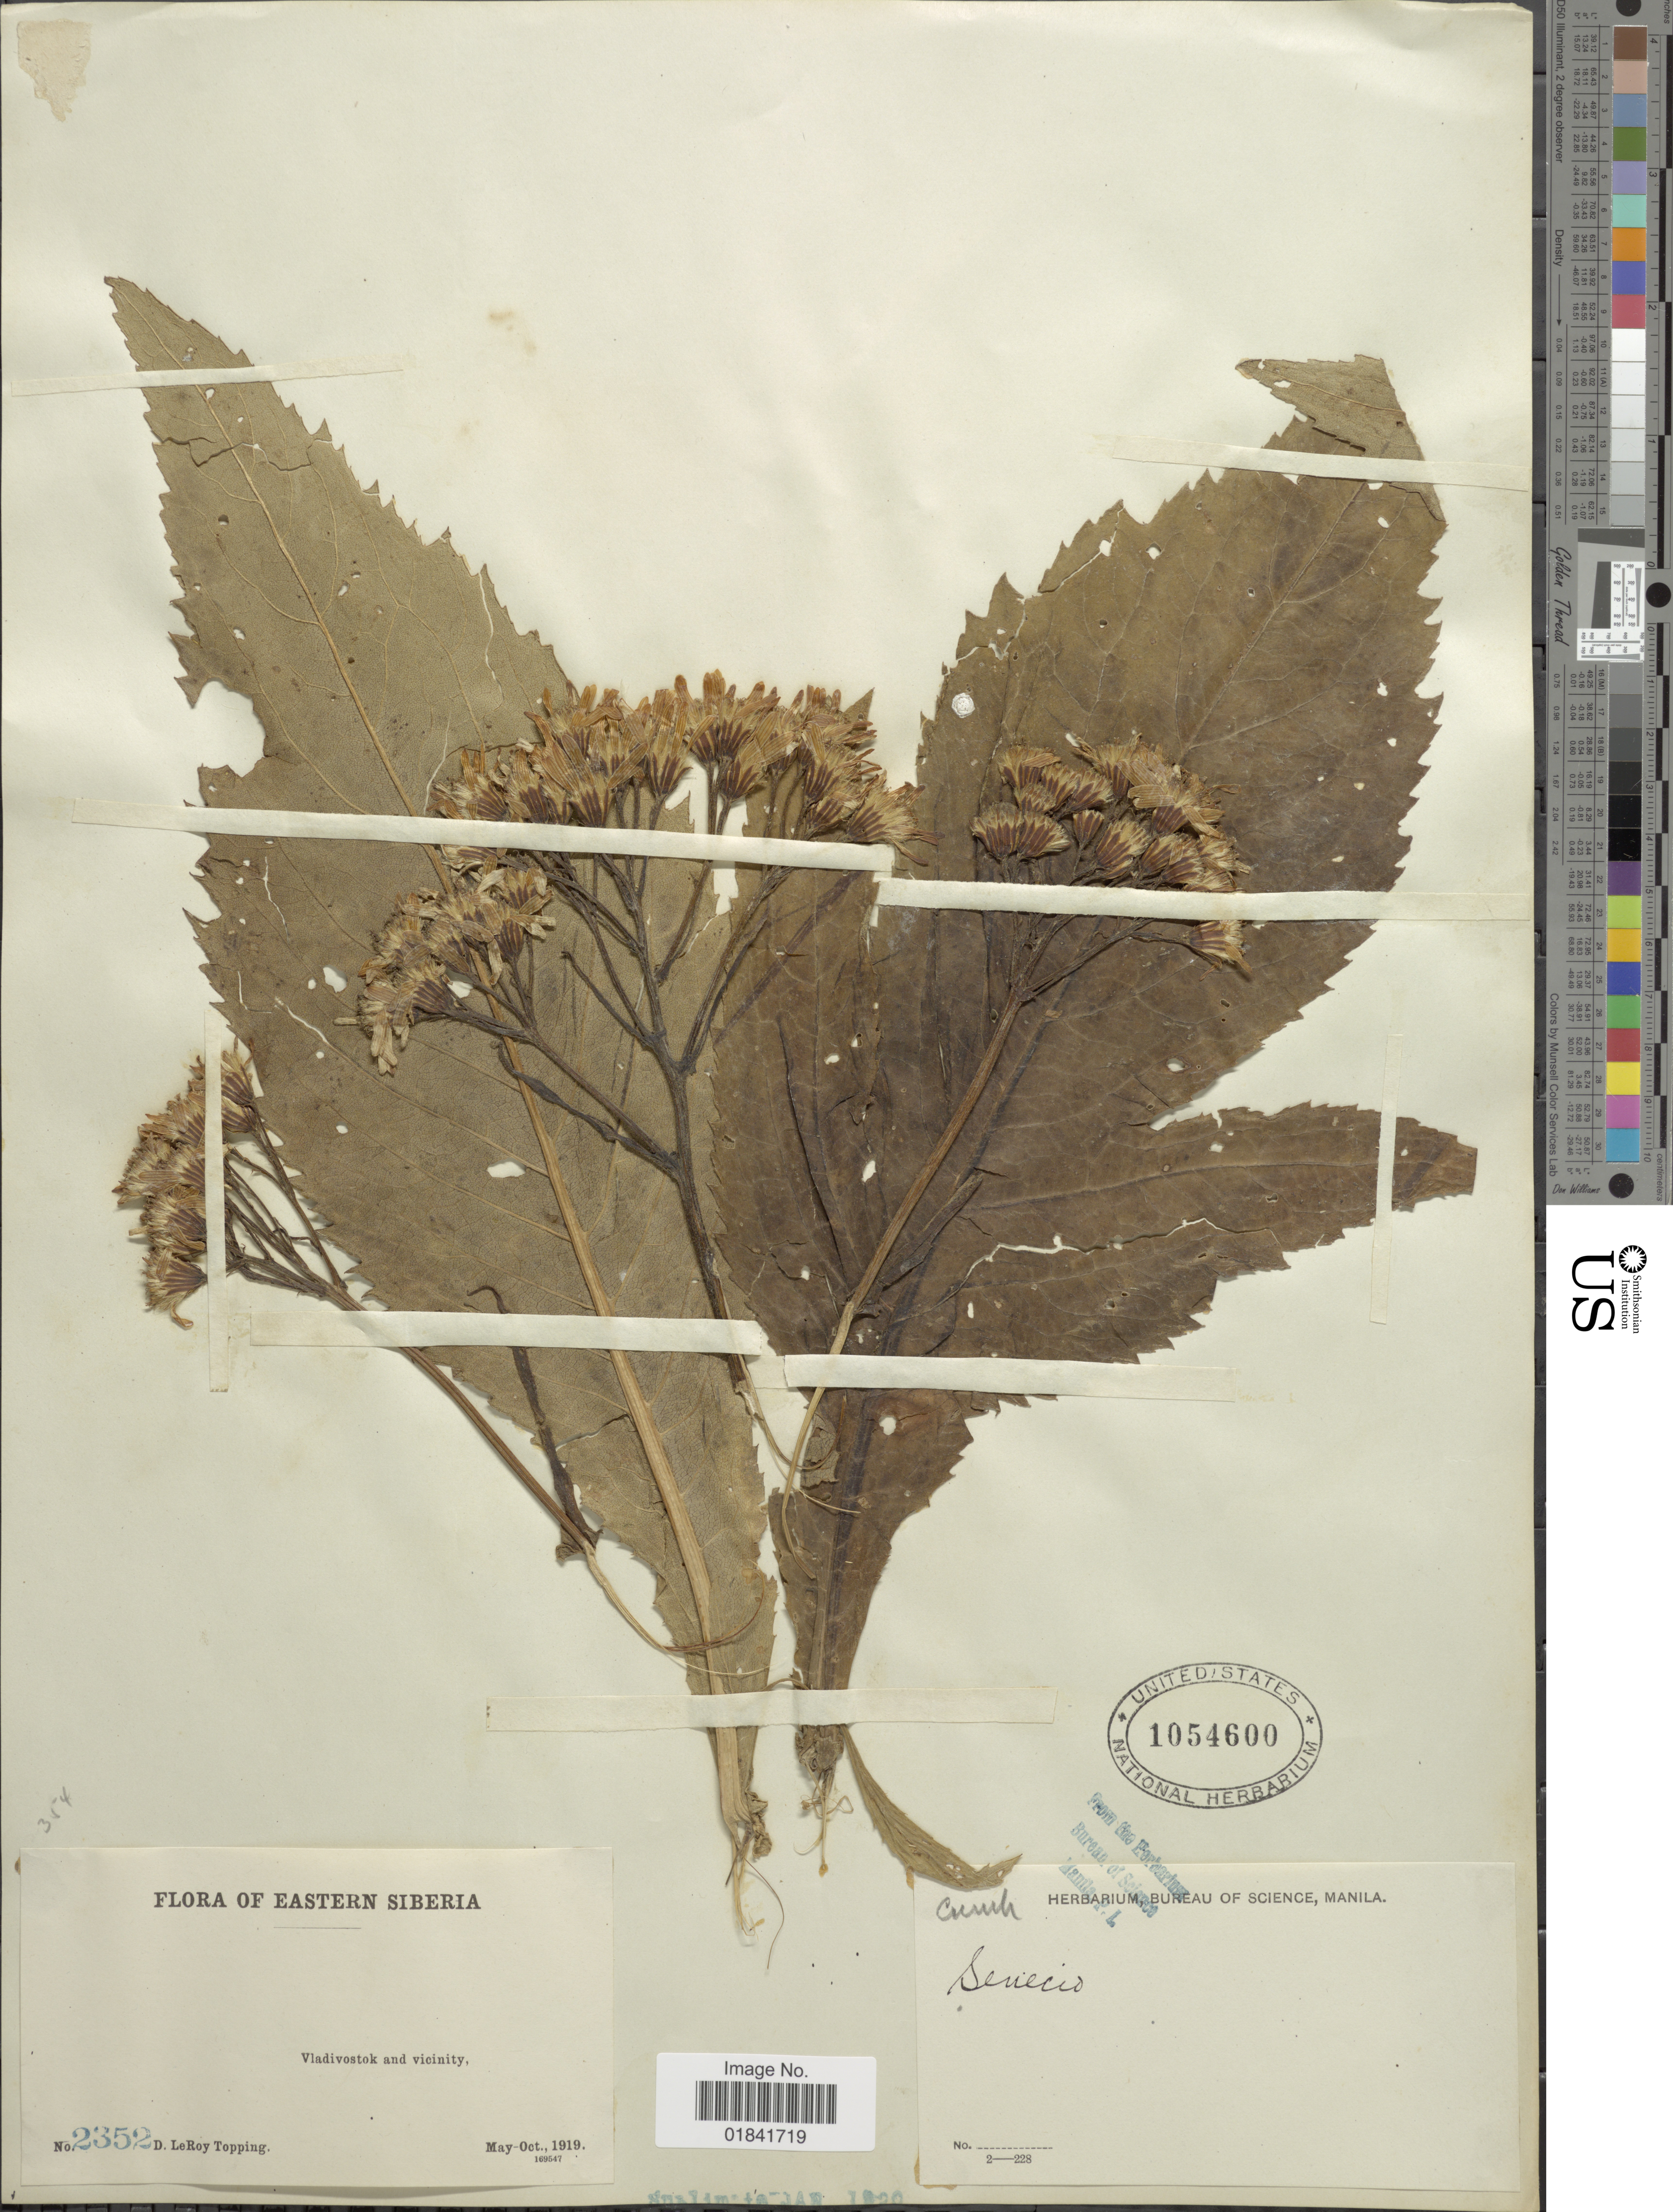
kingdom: Plantae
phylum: Tracheophyta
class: Magnoliopsida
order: Asterales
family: Asteraceae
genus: Senecio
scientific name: Senecio sp.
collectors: D. L. Topping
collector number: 2352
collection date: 1919-05/1919-10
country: Russian Federation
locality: Eastern Siberia, Vladivostok and vicinity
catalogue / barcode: US 1054600